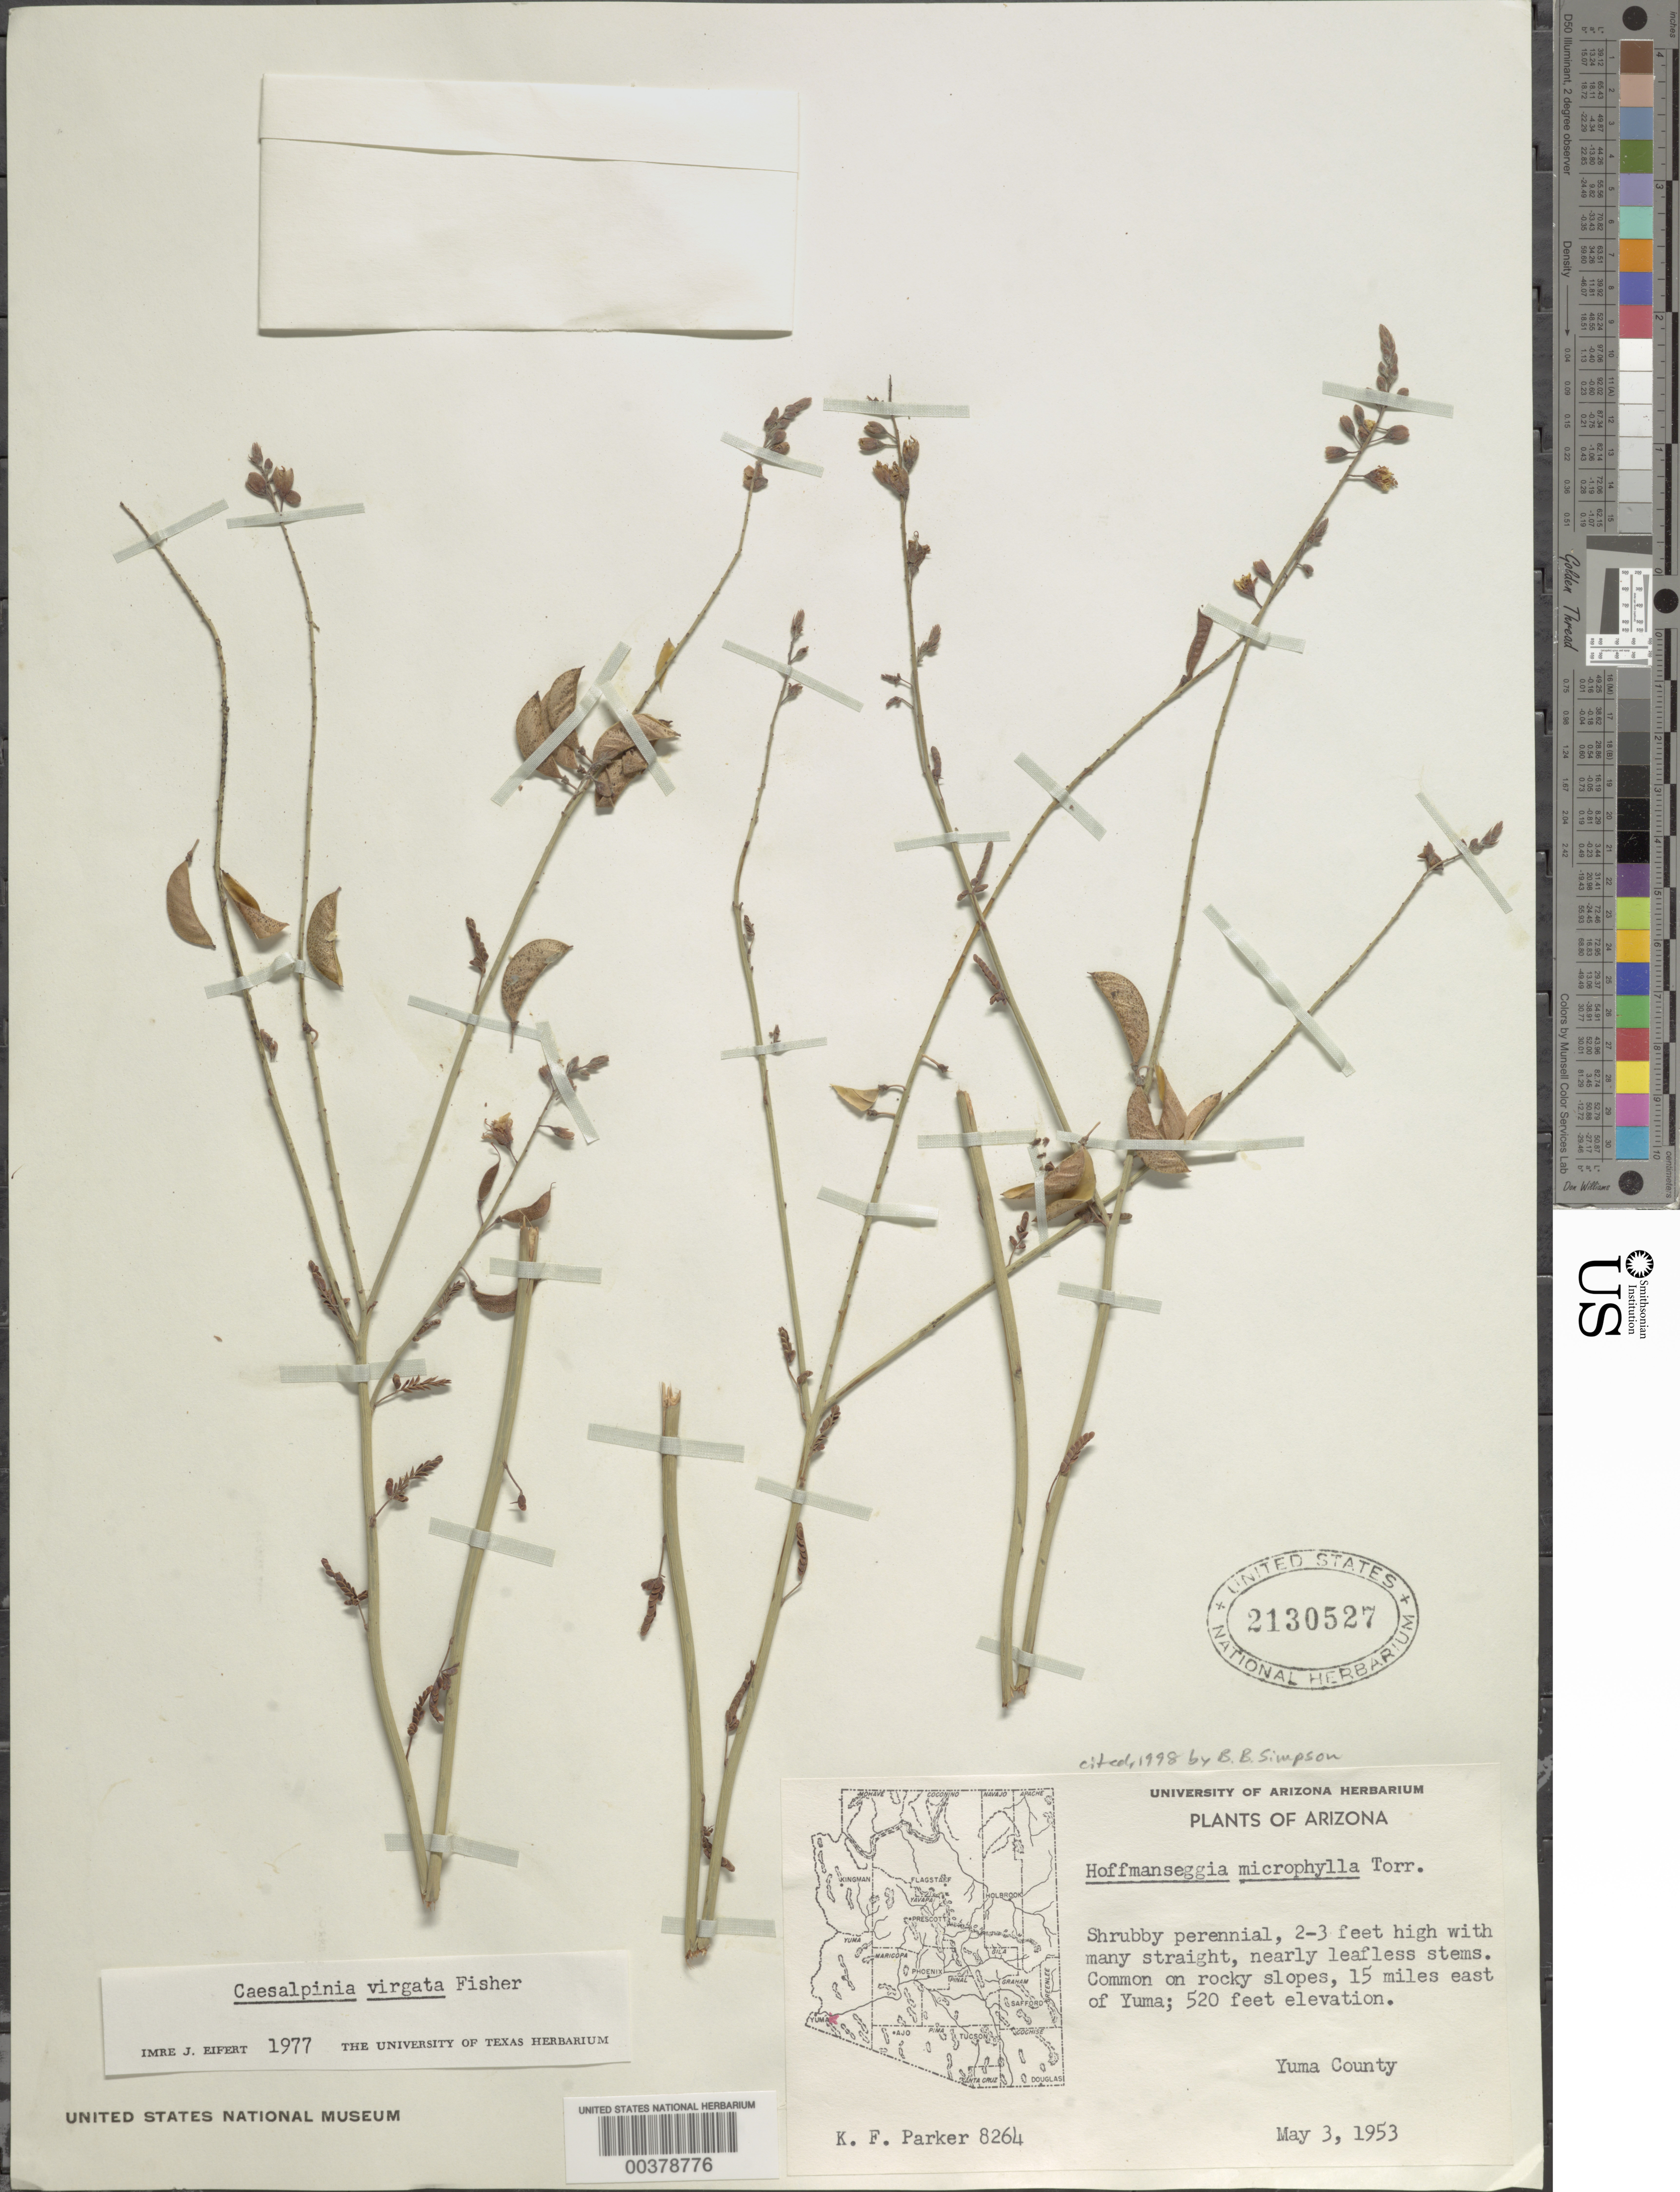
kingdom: Plantae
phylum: Tracheophyta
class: Magnoliopsida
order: Fabales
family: Fabaceae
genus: Hoffmannseggia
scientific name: Hoffmannseggia microphylla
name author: Torr.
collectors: K. L. Parker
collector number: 8264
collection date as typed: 03 May 1953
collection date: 1953-05-03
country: United States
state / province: Arizona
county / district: Yuma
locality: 15 mi e of yuma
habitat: Rocky slopes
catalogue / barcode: US 2130527